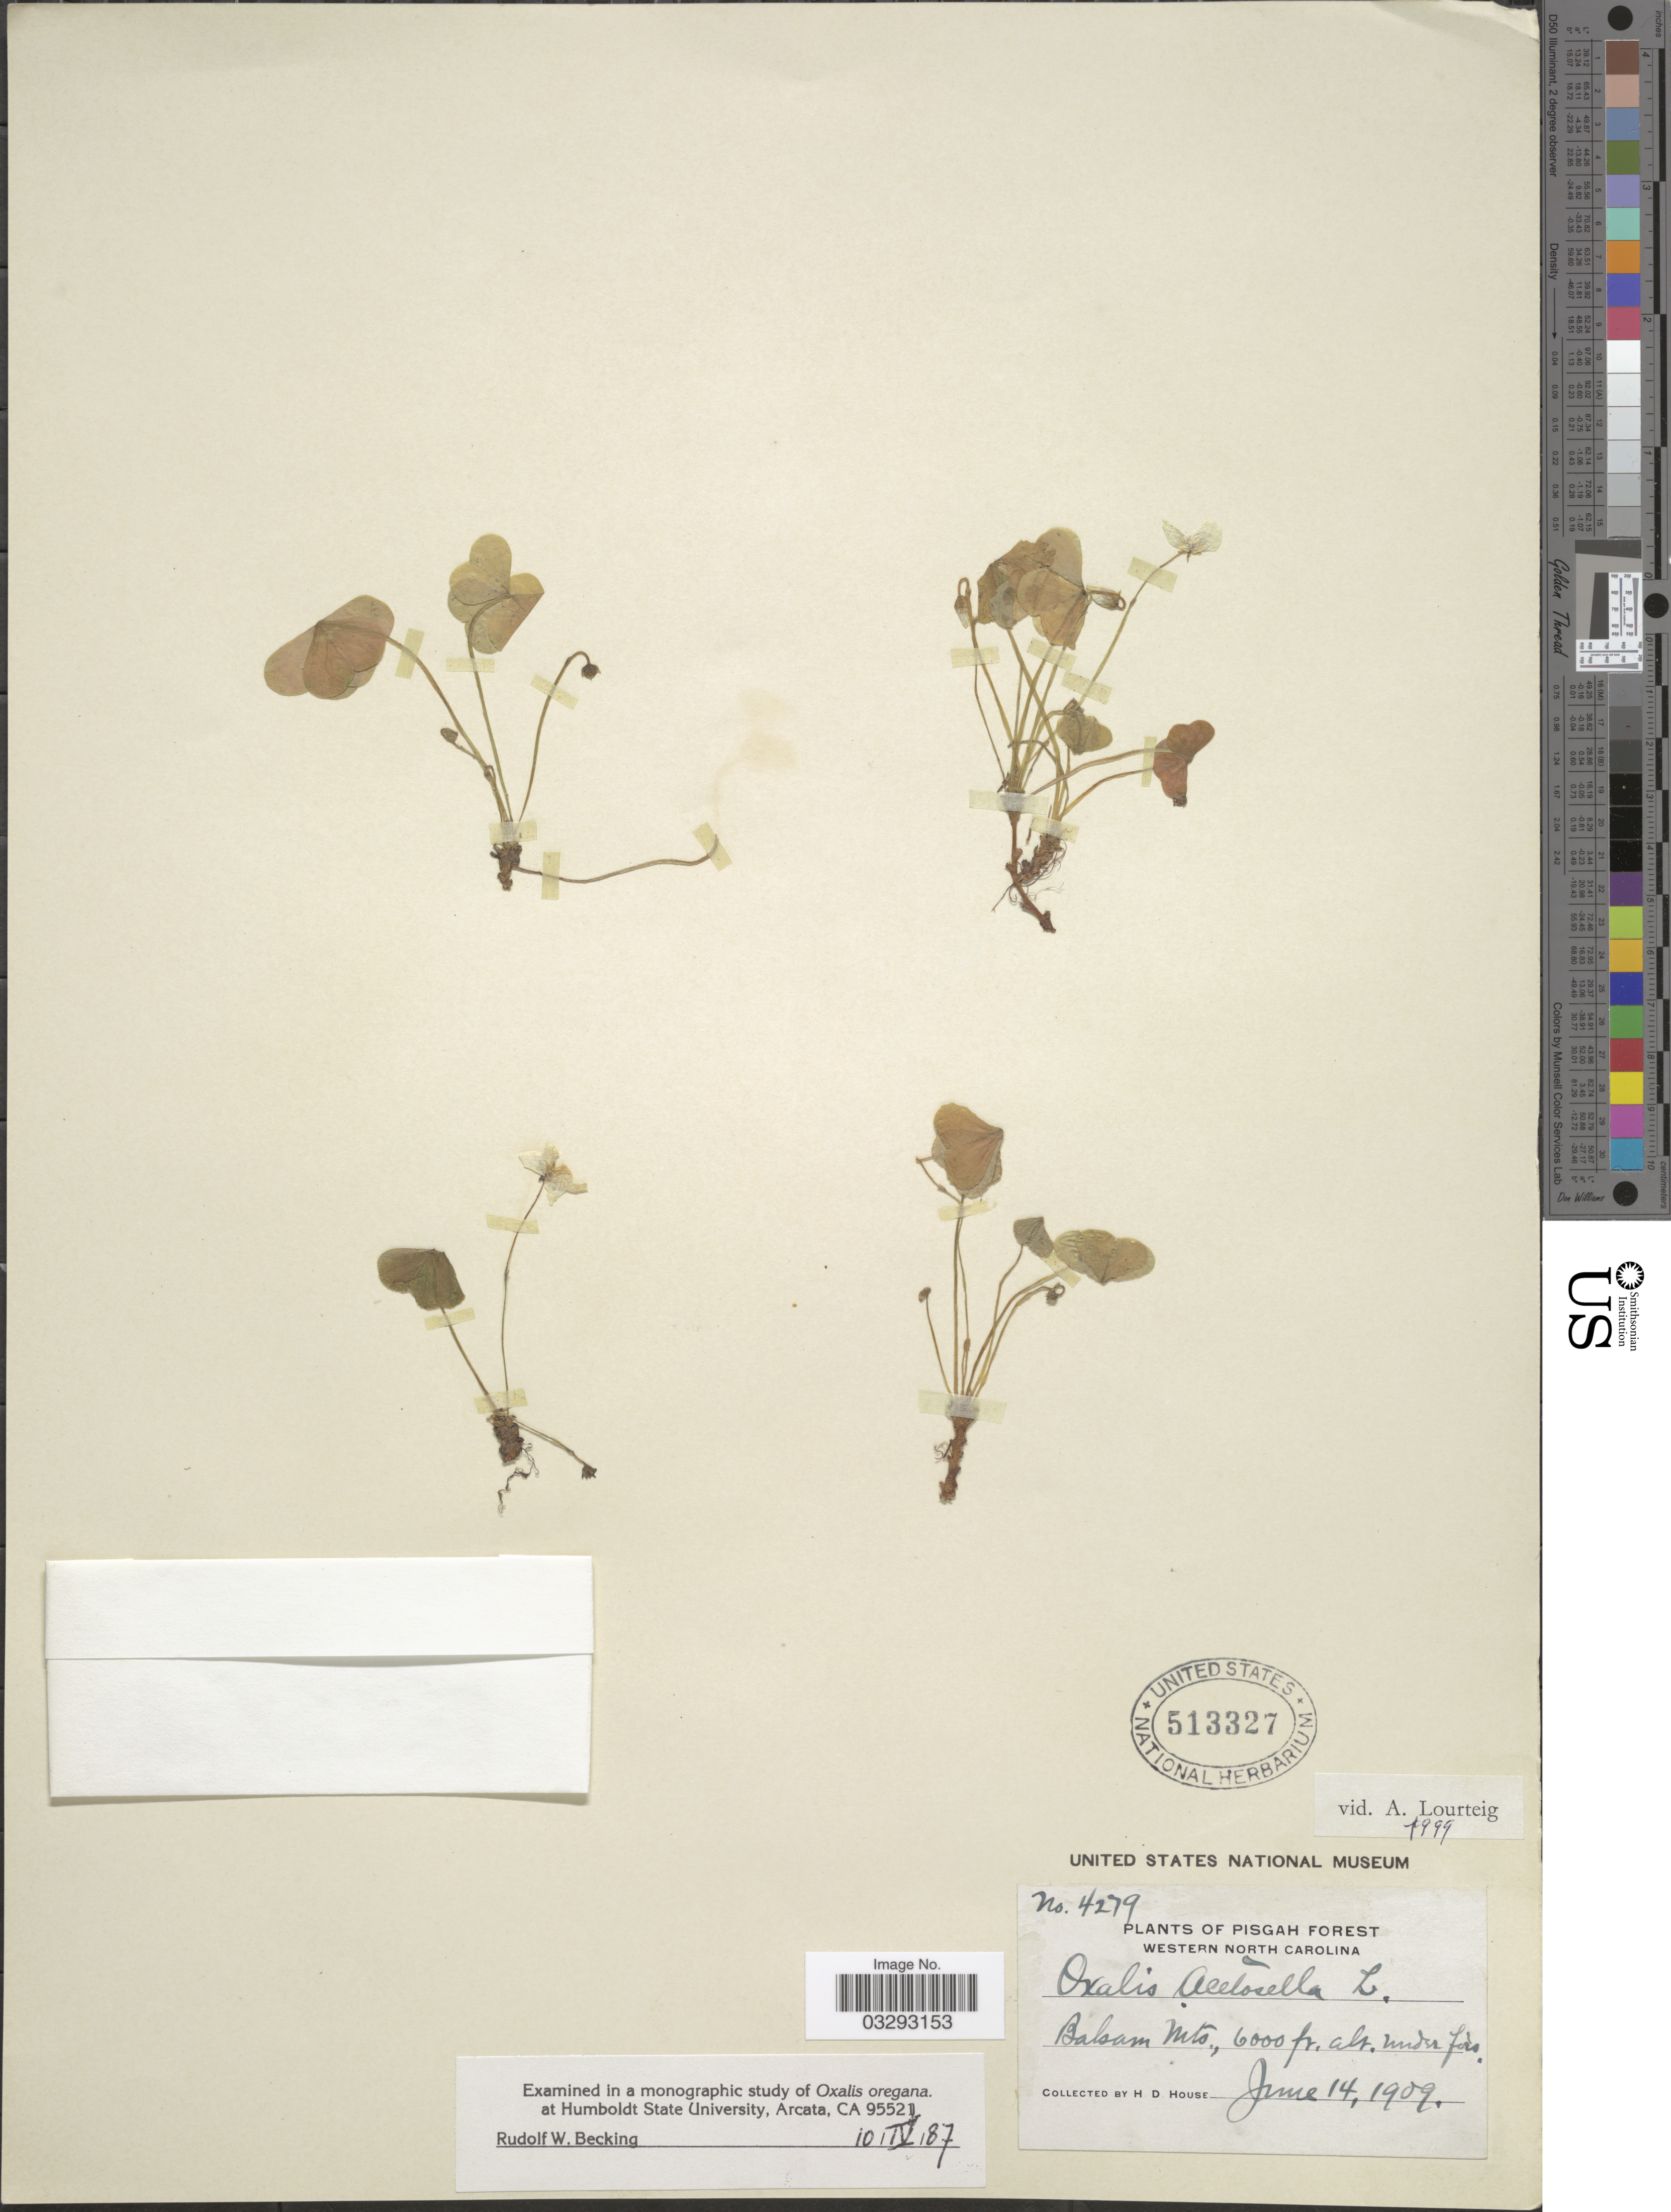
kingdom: Plantae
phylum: Tracheophyta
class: Magnoliopsida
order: Oxalidales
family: Oxalidaceae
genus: Oxalis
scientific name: Oxalis acetosella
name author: L.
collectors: H. D. House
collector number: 4279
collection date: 1909-06-14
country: United States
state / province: North Carolina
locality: Pisgah Forest. Western North Carolina. Balsam Mts.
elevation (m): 1829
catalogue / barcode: US 513327